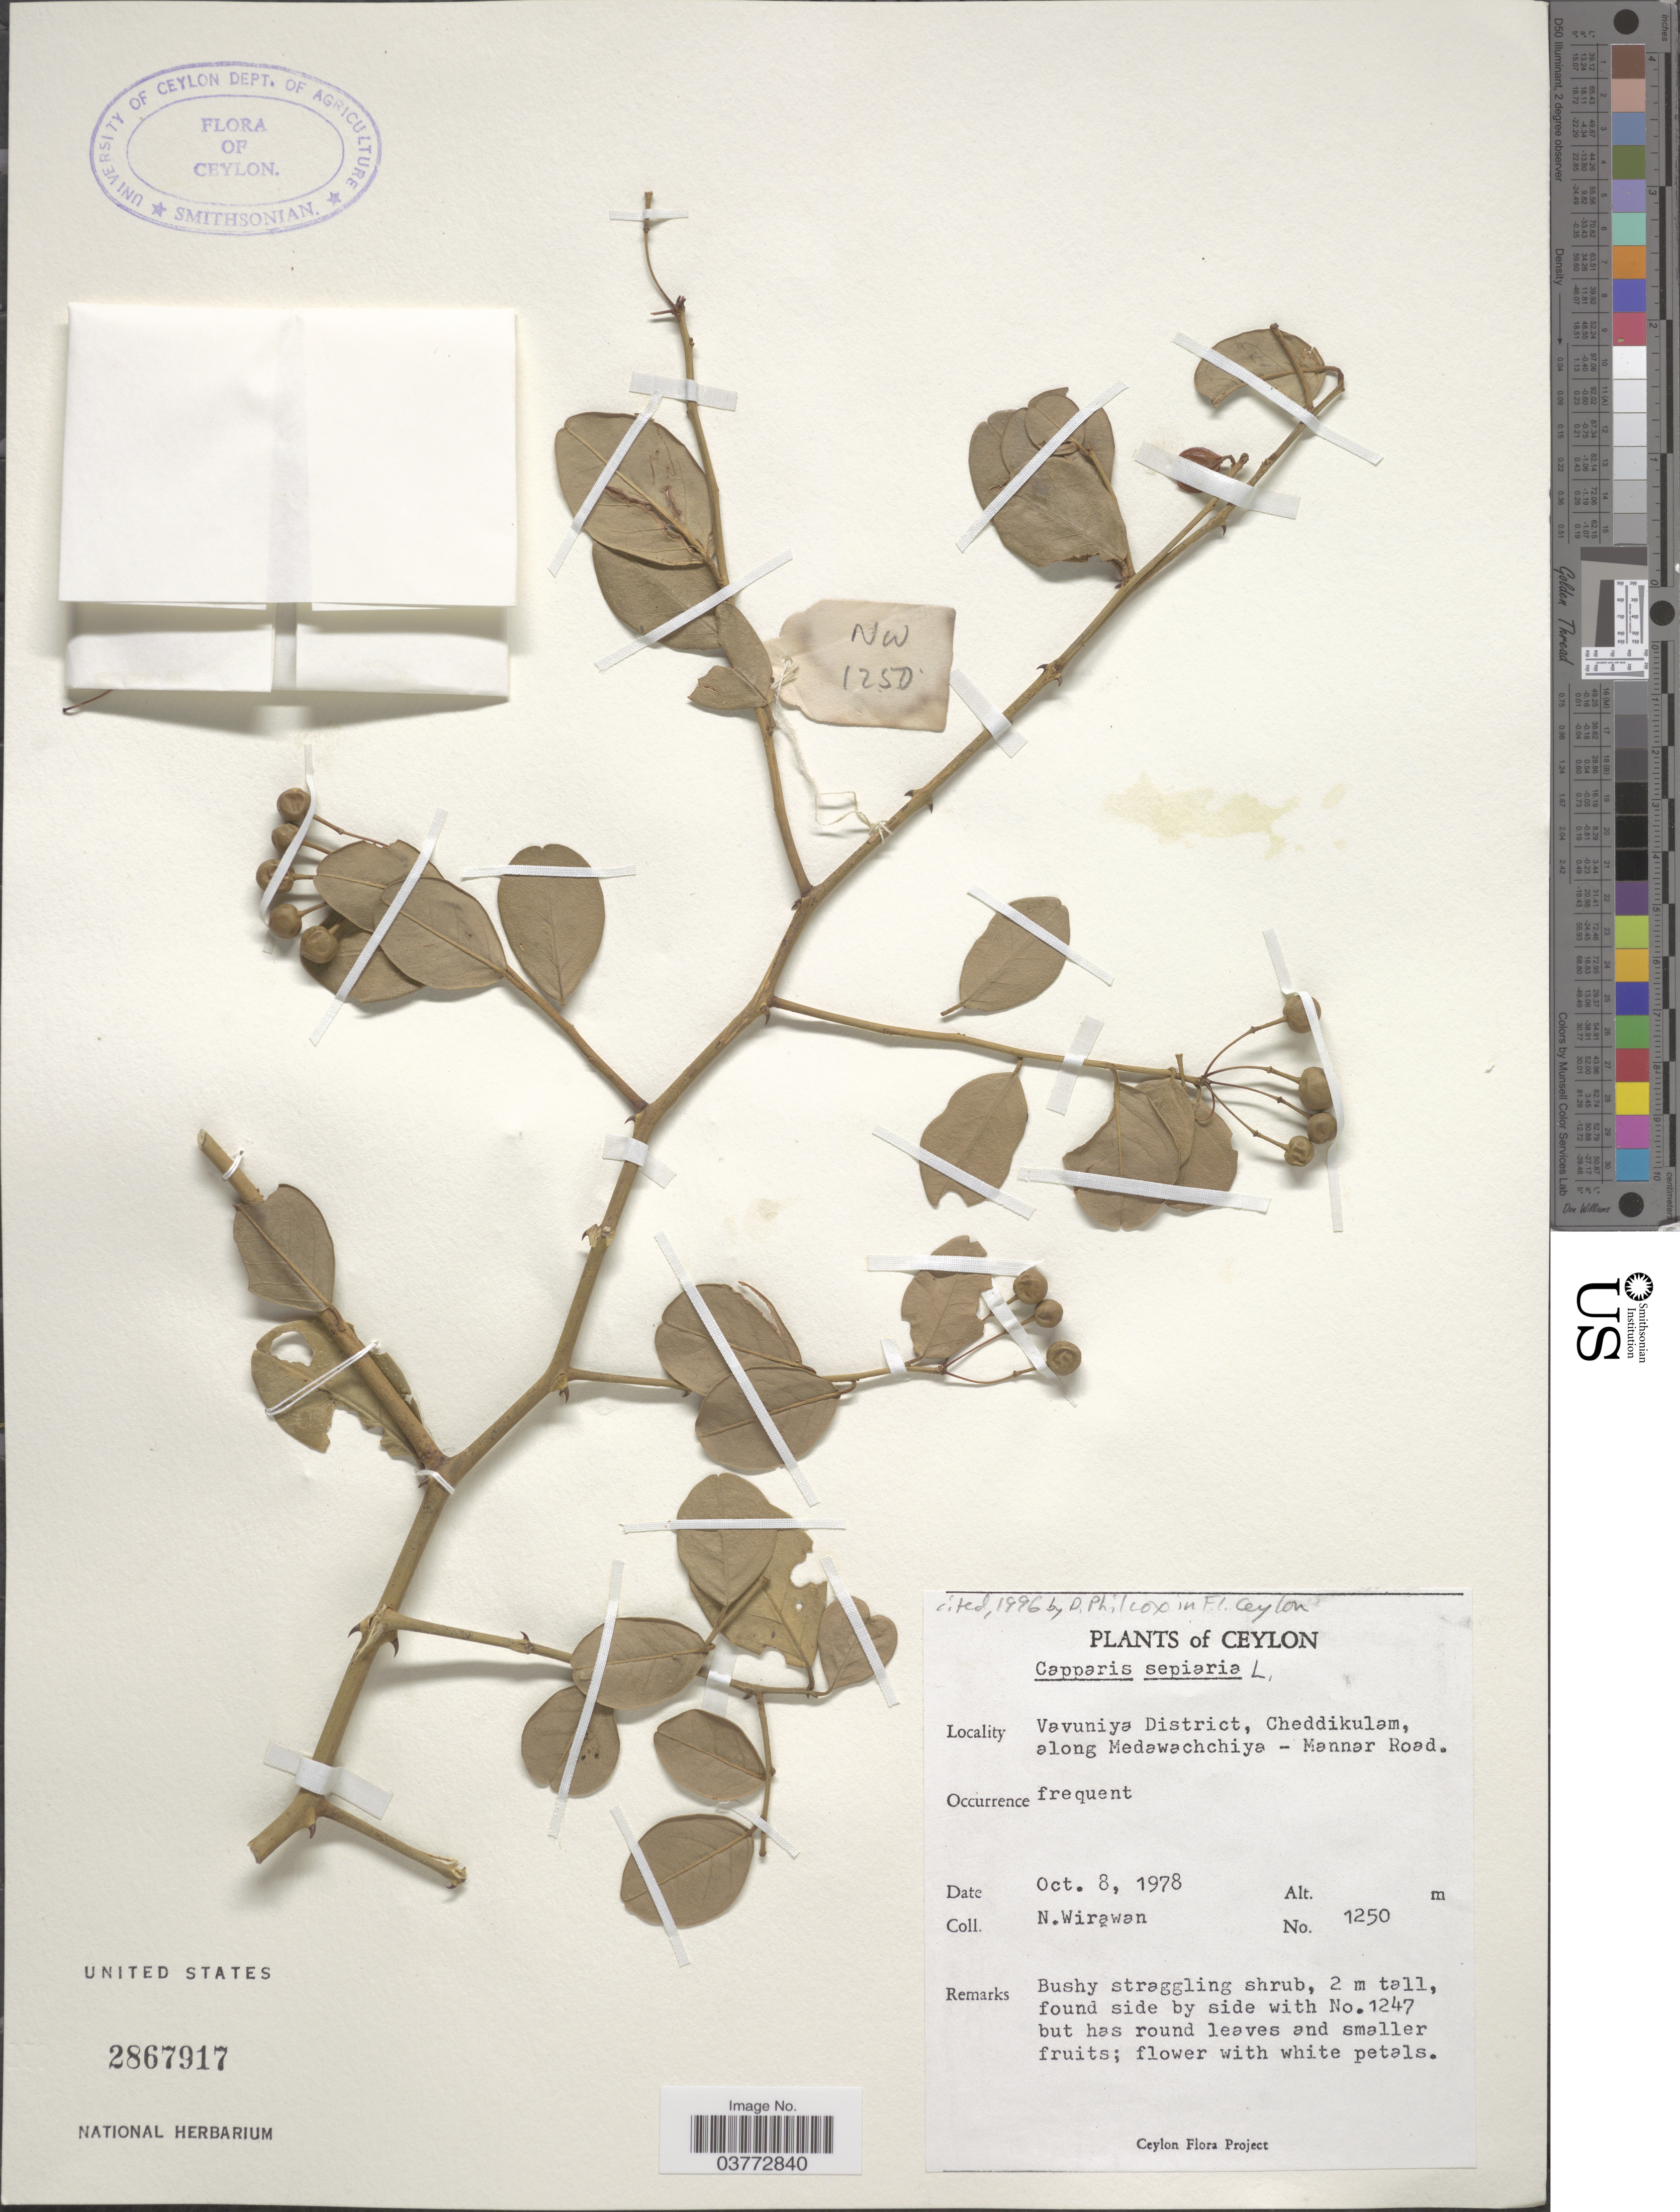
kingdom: Plantae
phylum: Tracheophyta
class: Magnoliopsida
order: Brassicales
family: Capparaceae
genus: Capparis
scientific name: Capparis sepiaria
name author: L.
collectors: N. Wirawan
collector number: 1250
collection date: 1978-10-08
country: Sri Lanka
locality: Ceylon. Vavuniya District, Cheddikulam, along Medawachchiya - Mannar Road.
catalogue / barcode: US 2867917